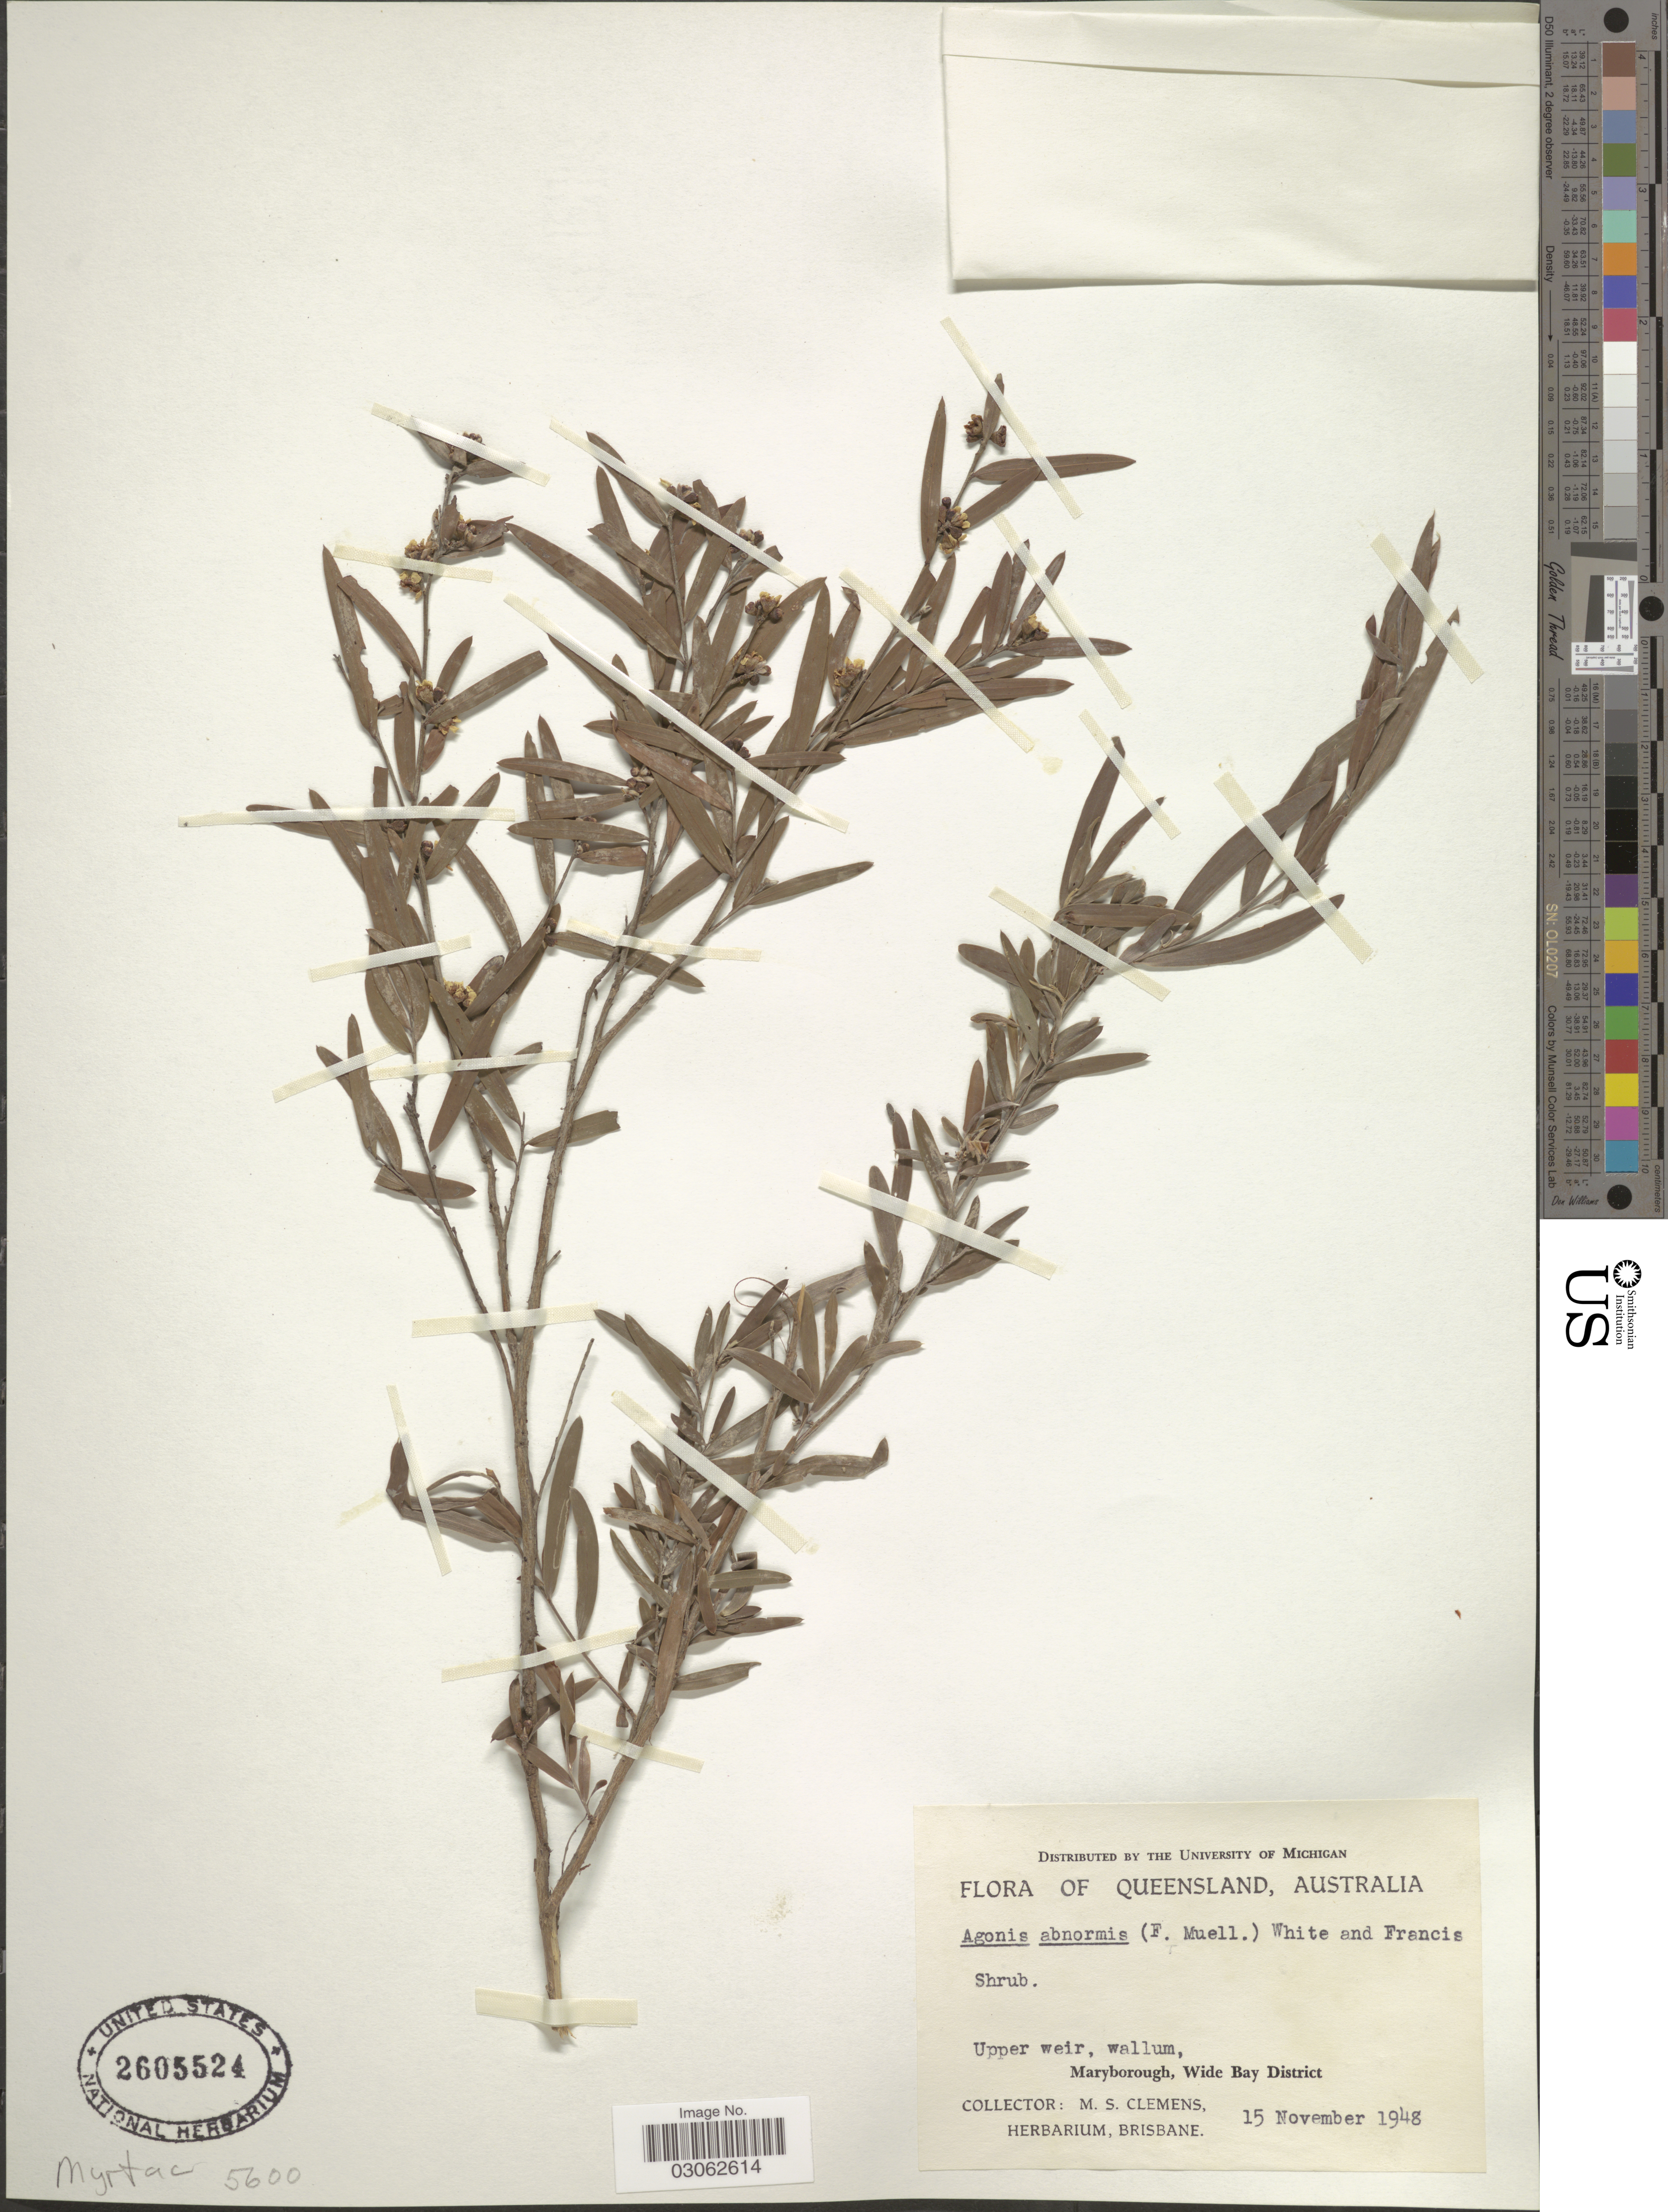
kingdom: Plantae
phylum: Tracheophyta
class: Magnoliopsida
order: Myrtales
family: Myrtaceae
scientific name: Aggreflorum brachyandrum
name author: (F. Muell.) P.G. Wilson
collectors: M. S. Clemens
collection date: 1948-11-15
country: Australia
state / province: Queensland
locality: Maryborough, Wide Bay District.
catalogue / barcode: US 2605524